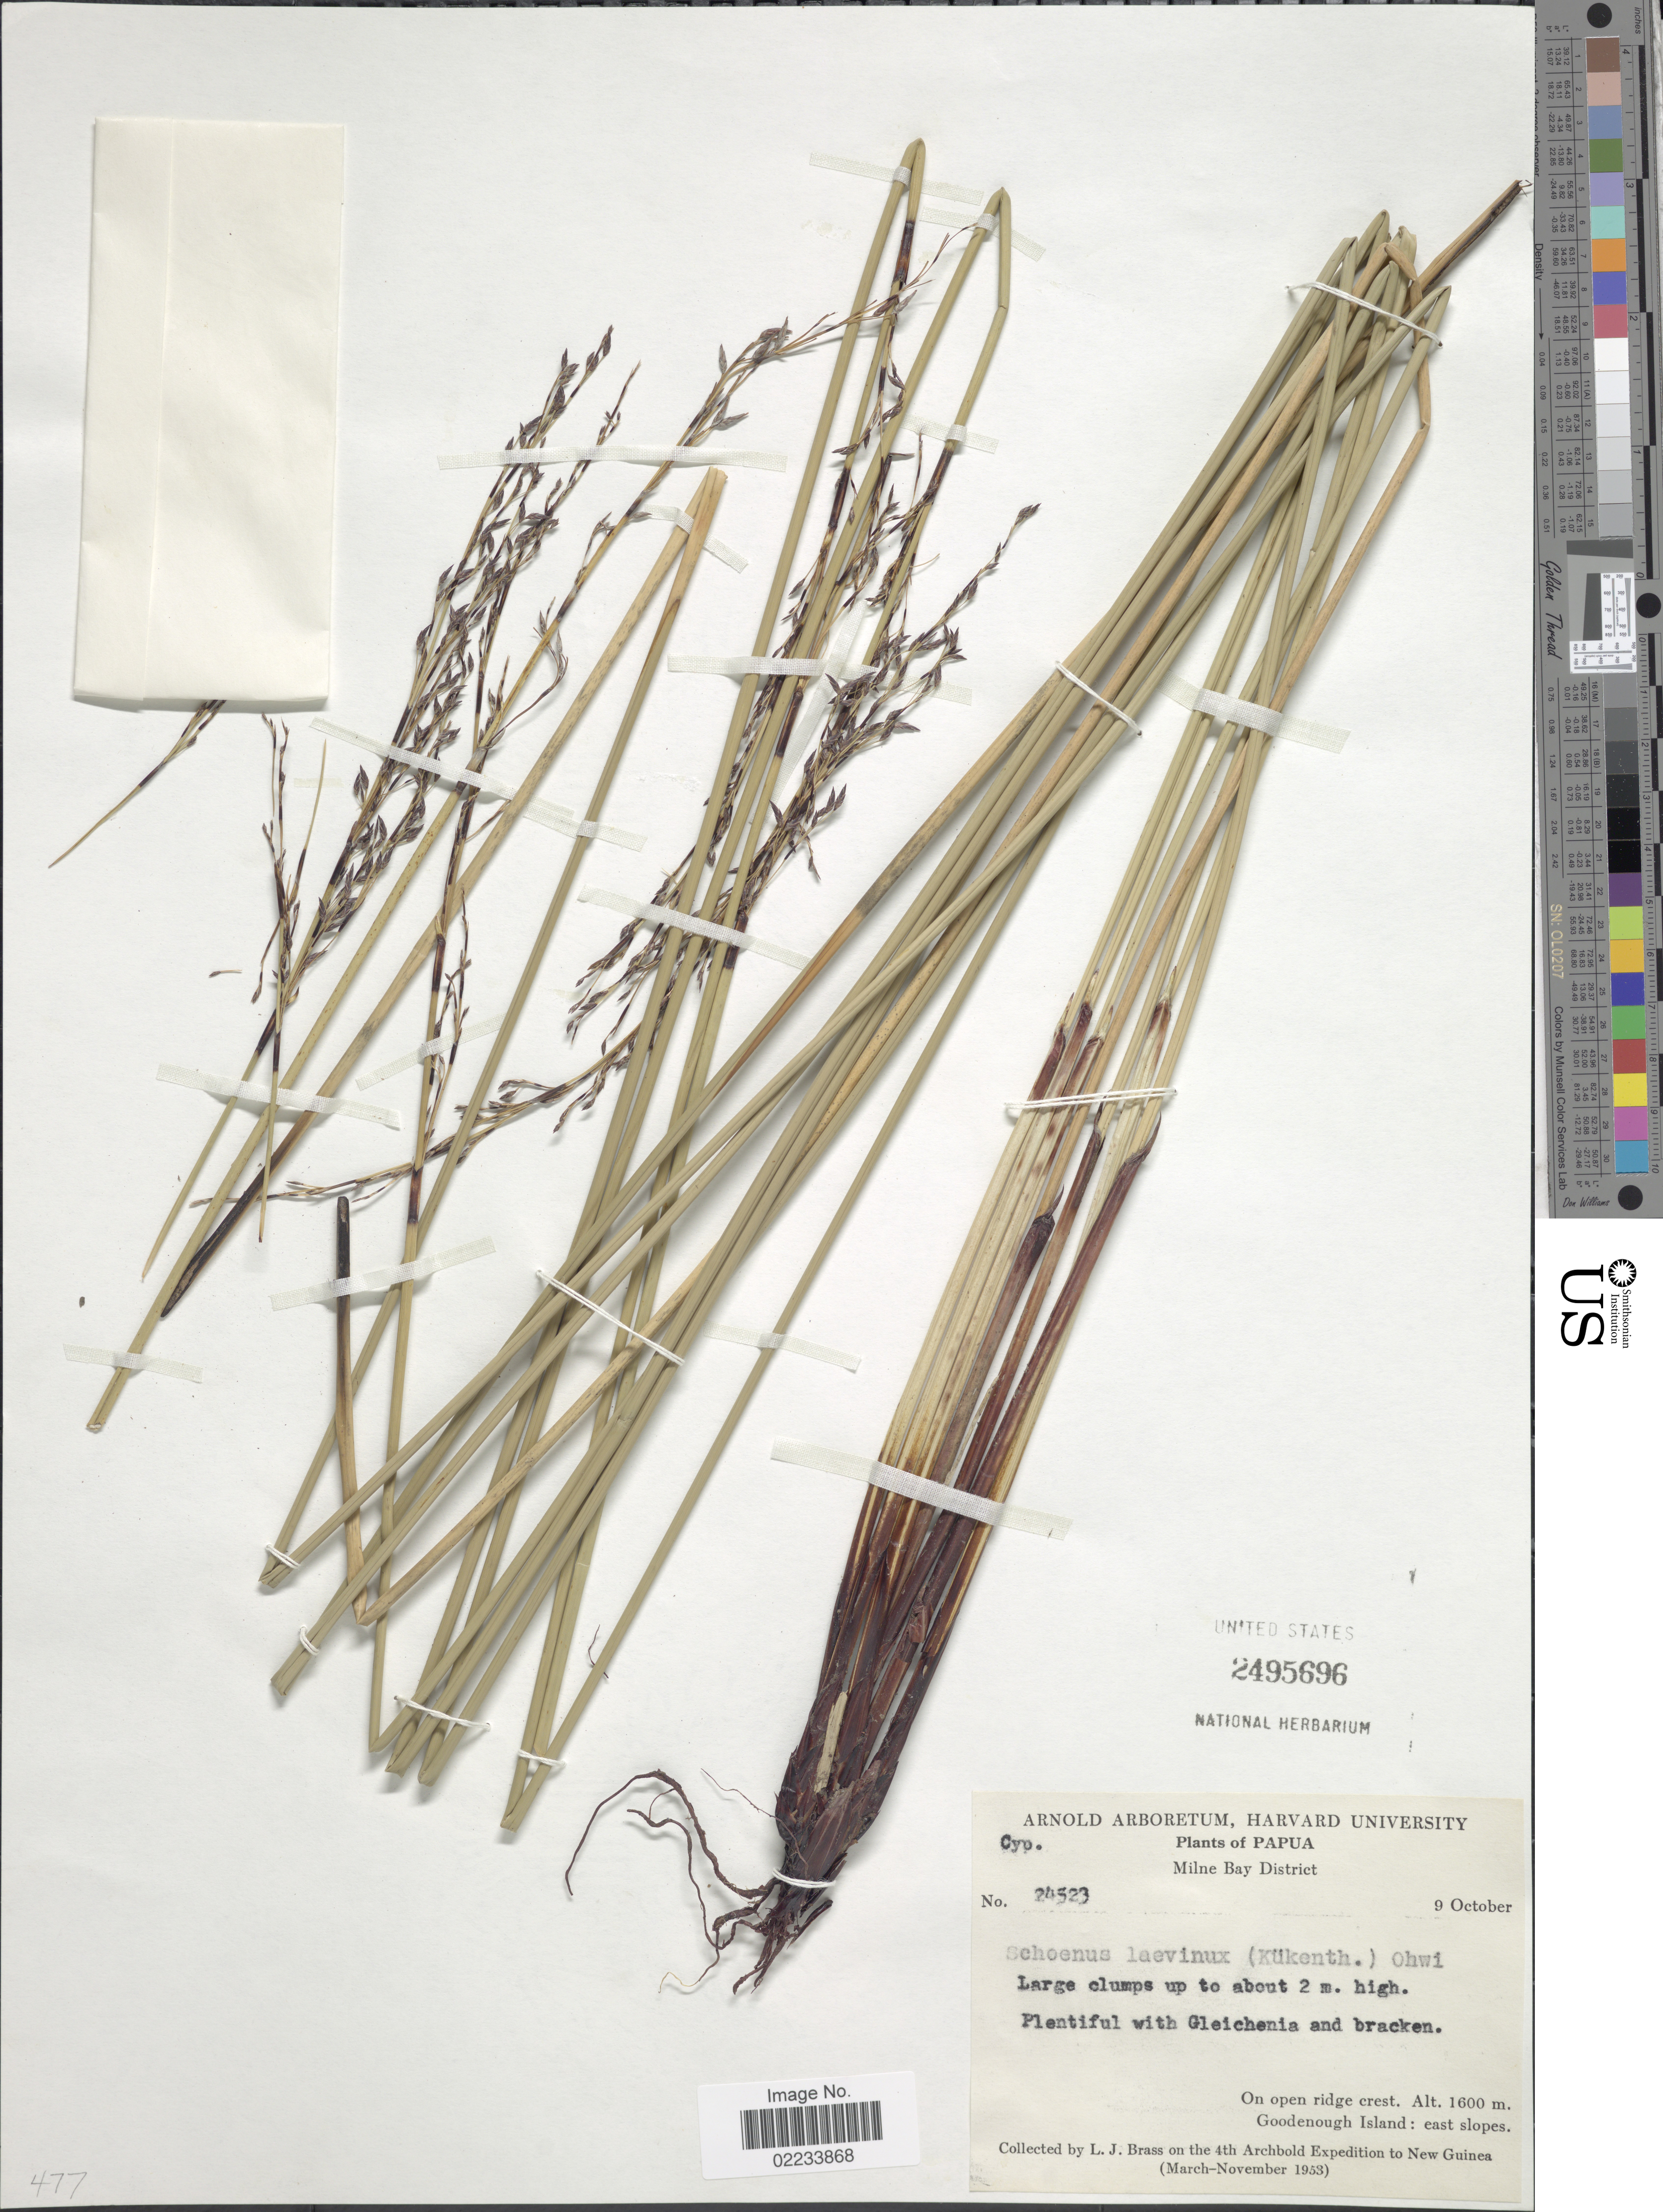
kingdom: Plantae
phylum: Tracheophyta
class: Liliopsida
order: Poales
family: Cyperaceae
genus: Schoenus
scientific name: Schoenus laevinux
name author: (Kük.) Ohwi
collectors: L. J. Brass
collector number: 24523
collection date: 1953-10-09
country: Papua New Guinea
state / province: Milne Bay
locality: Milne Bay District, On open ridge crest. Goodenough Island: east slopes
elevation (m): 1600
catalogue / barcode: US 2495696